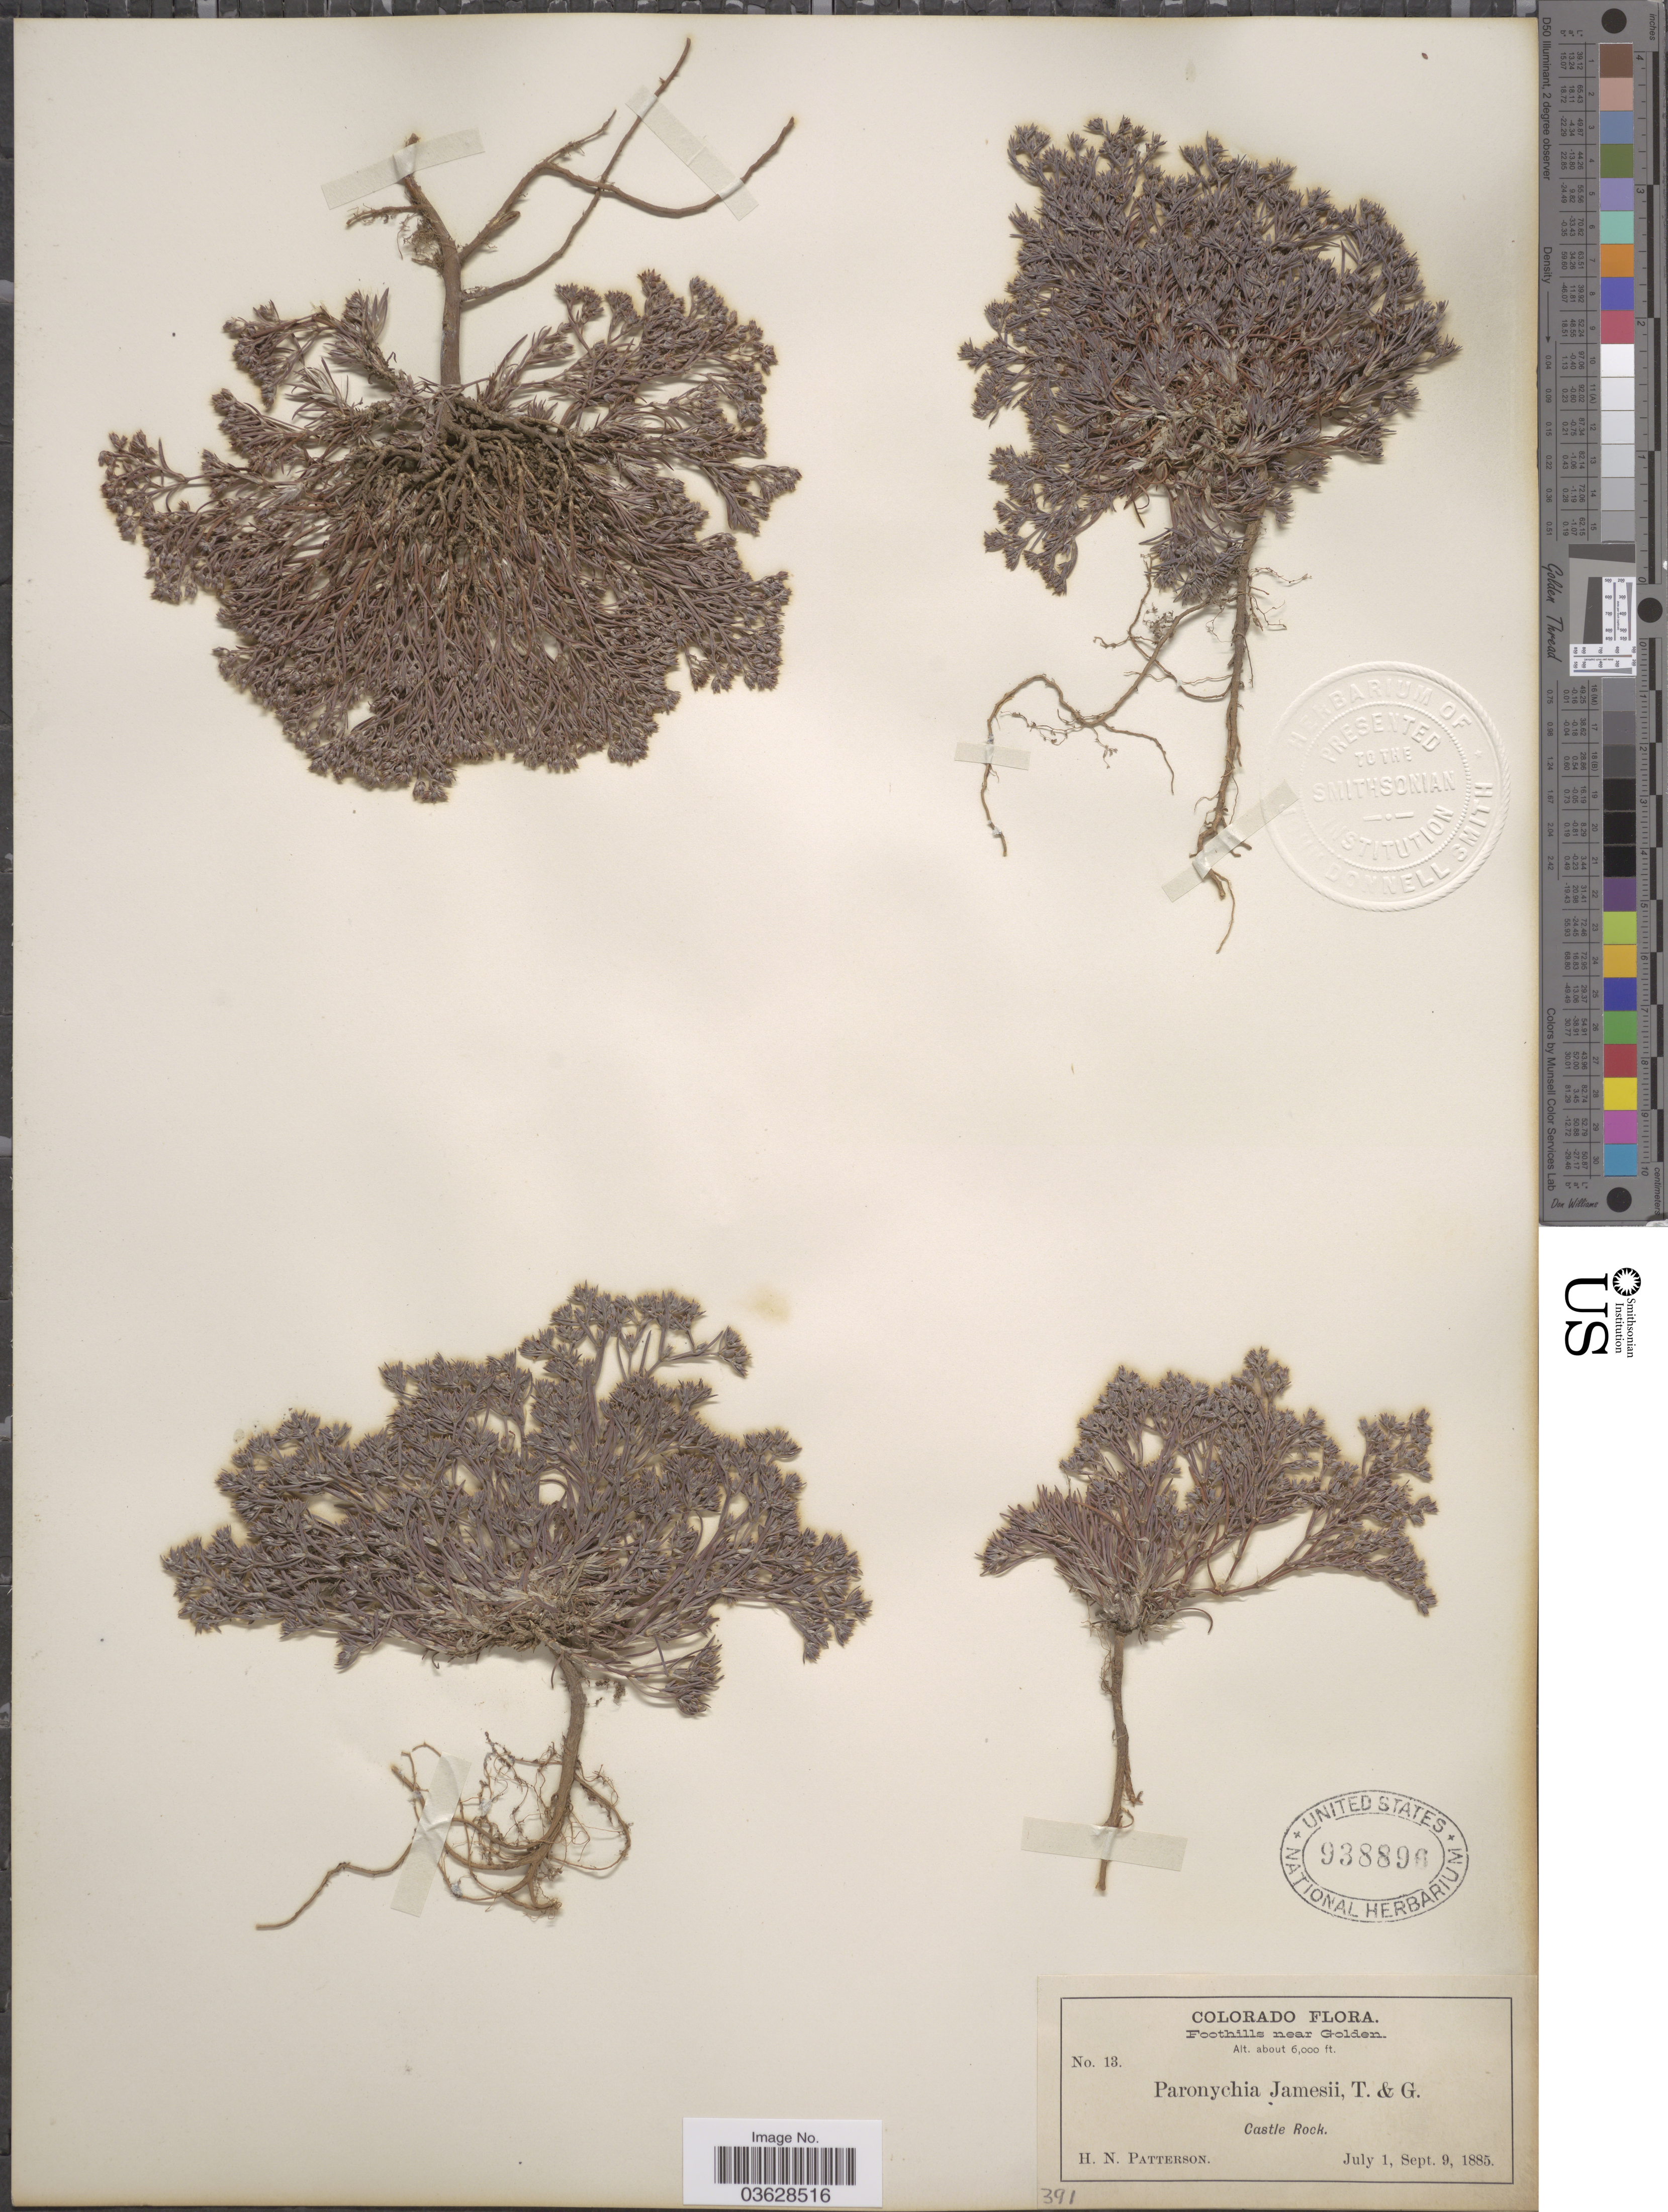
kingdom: Plantae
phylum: Tracheophyta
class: Magnoliopsida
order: Caryophyllales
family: Caryophyllaceae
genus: Paronychia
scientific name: Paronychia jamesii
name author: Torr. & A. Gray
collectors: H. N. Patterson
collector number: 13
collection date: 1885-07-01/1885-09-09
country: United States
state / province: Colorado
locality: Foothills near Golden. Castle Rock.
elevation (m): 1829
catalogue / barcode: US 938896